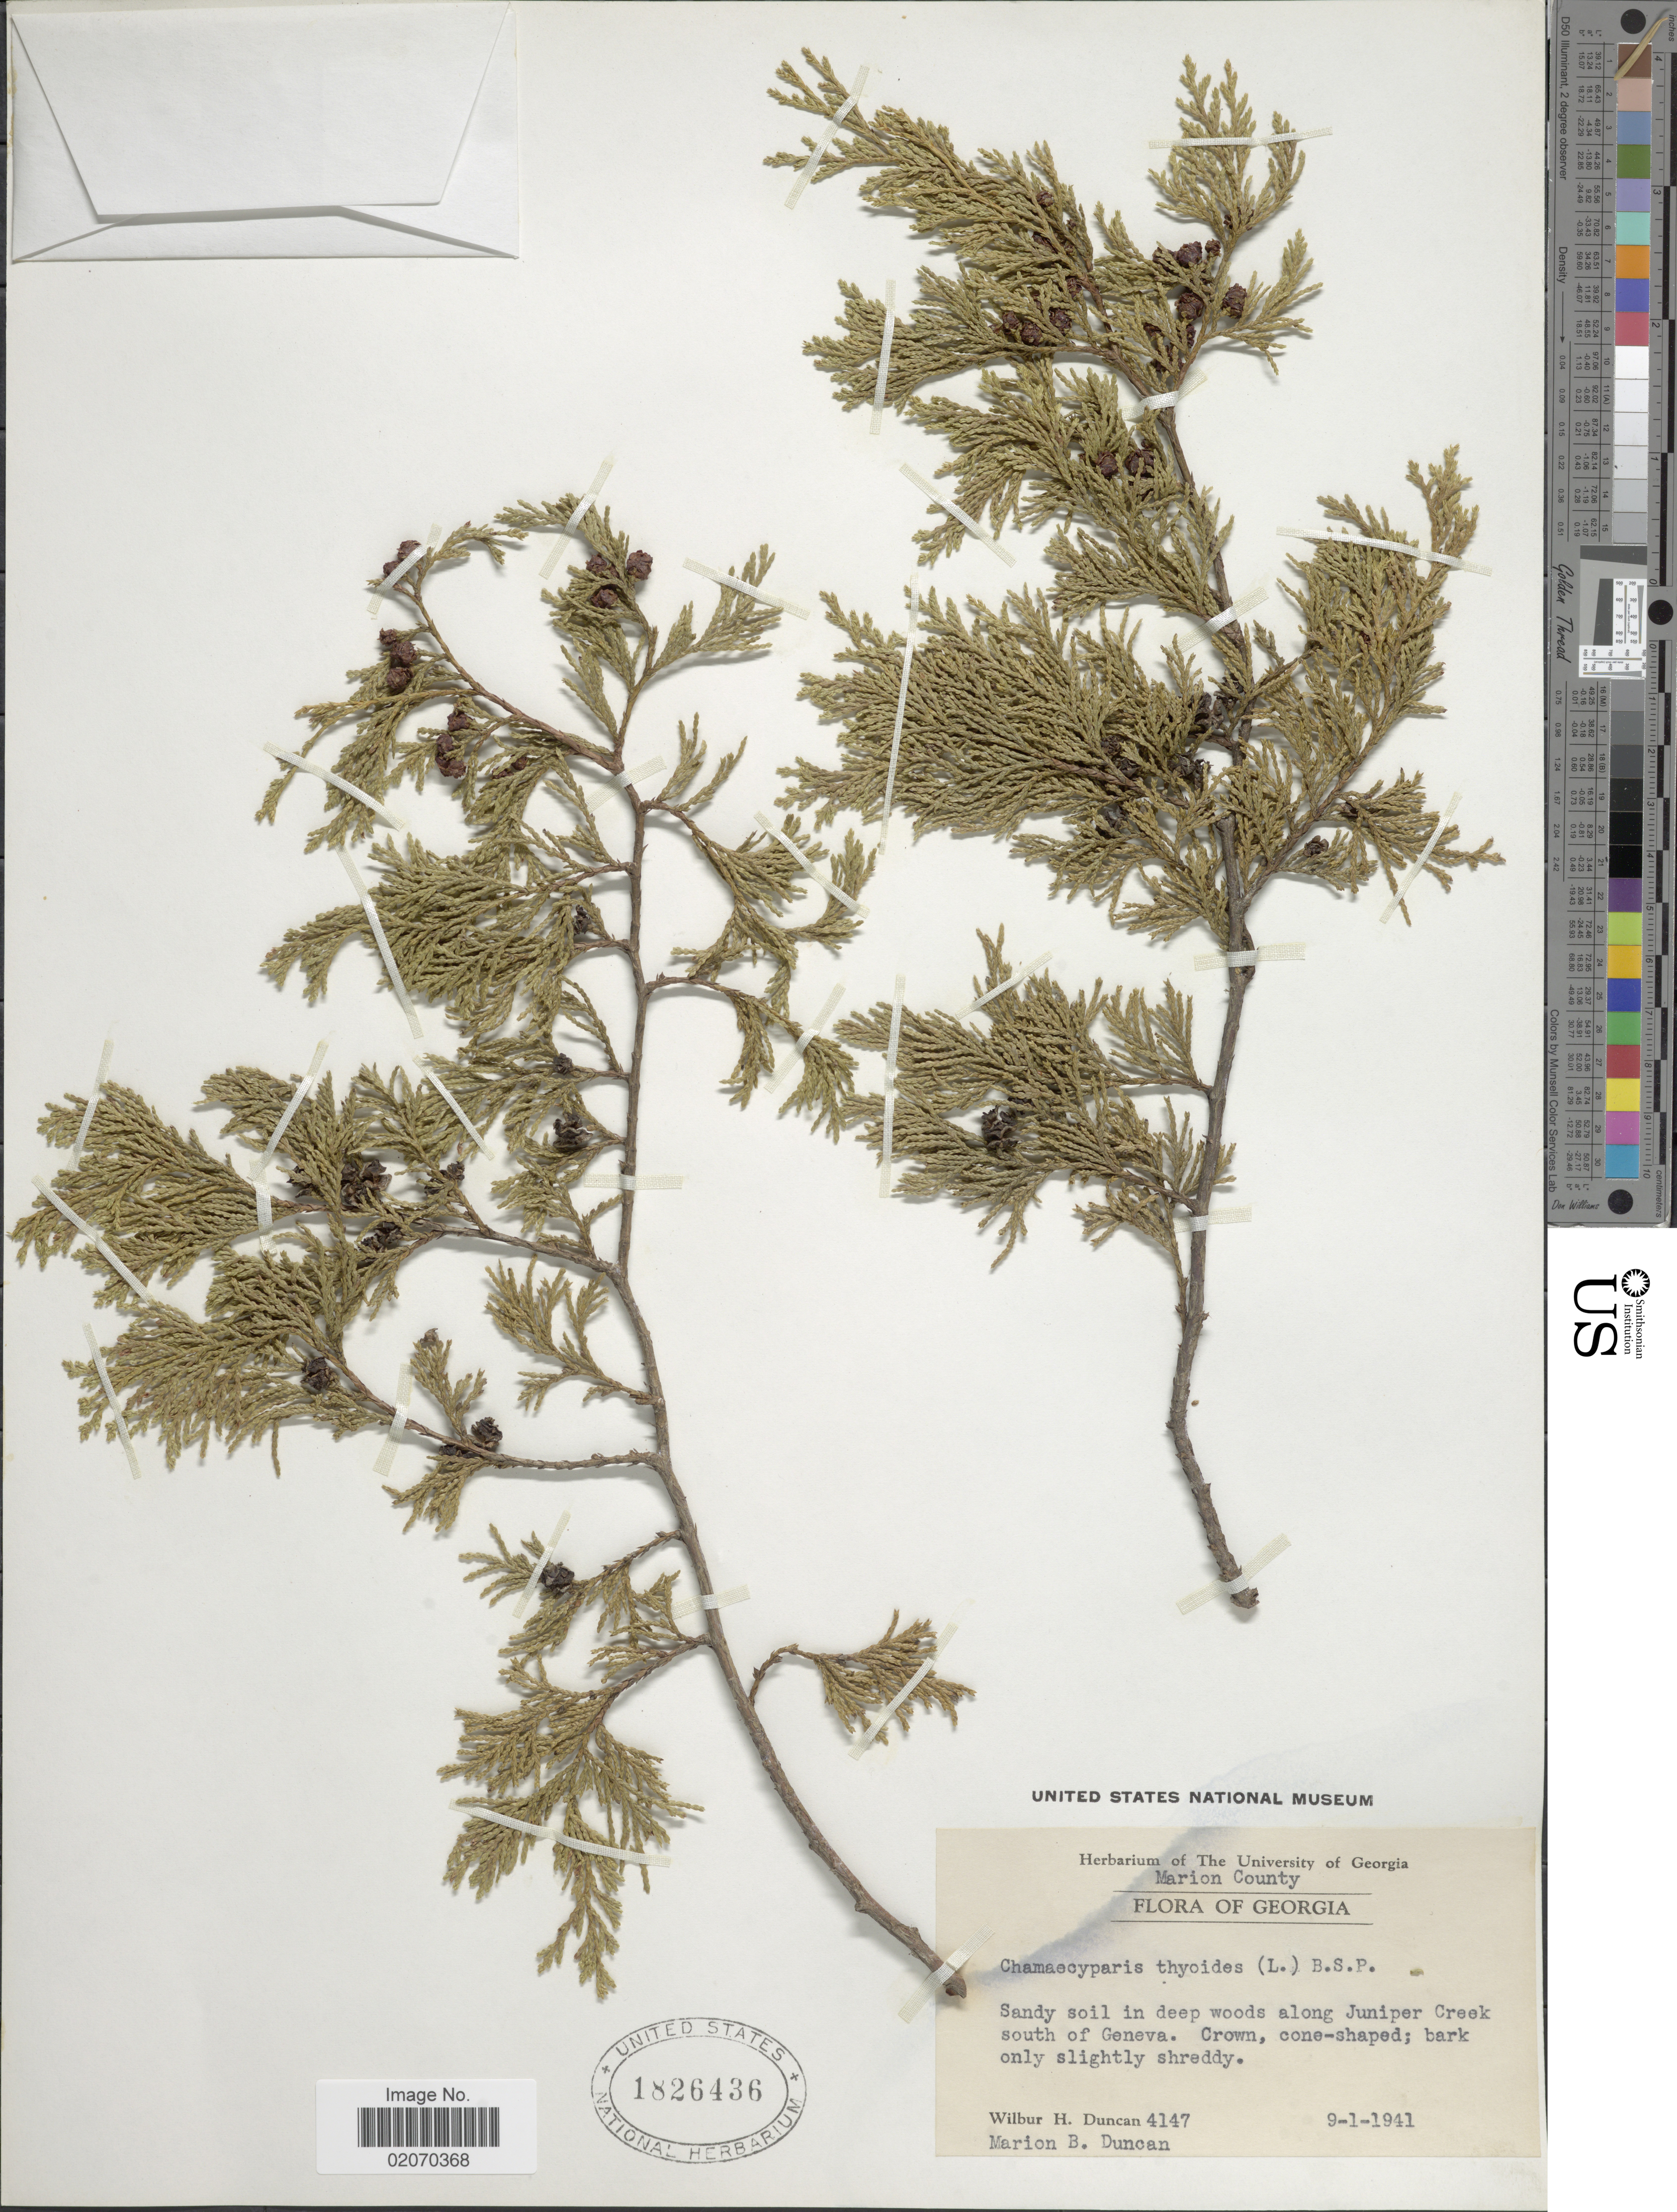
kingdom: Plantae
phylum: Tracheophyta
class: Pinopsida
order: Pinales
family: Cupressaceae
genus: Chamaecyparis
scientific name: Chamaecyparis thyoides var. henryae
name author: (H.L. Li) Little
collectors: W. H. Duncan & M. Duncan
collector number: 4147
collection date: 1941-09-01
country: United States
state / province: Georgia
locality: Marion County. along Juniper Creek south of Geneva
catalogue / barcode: US 1826436